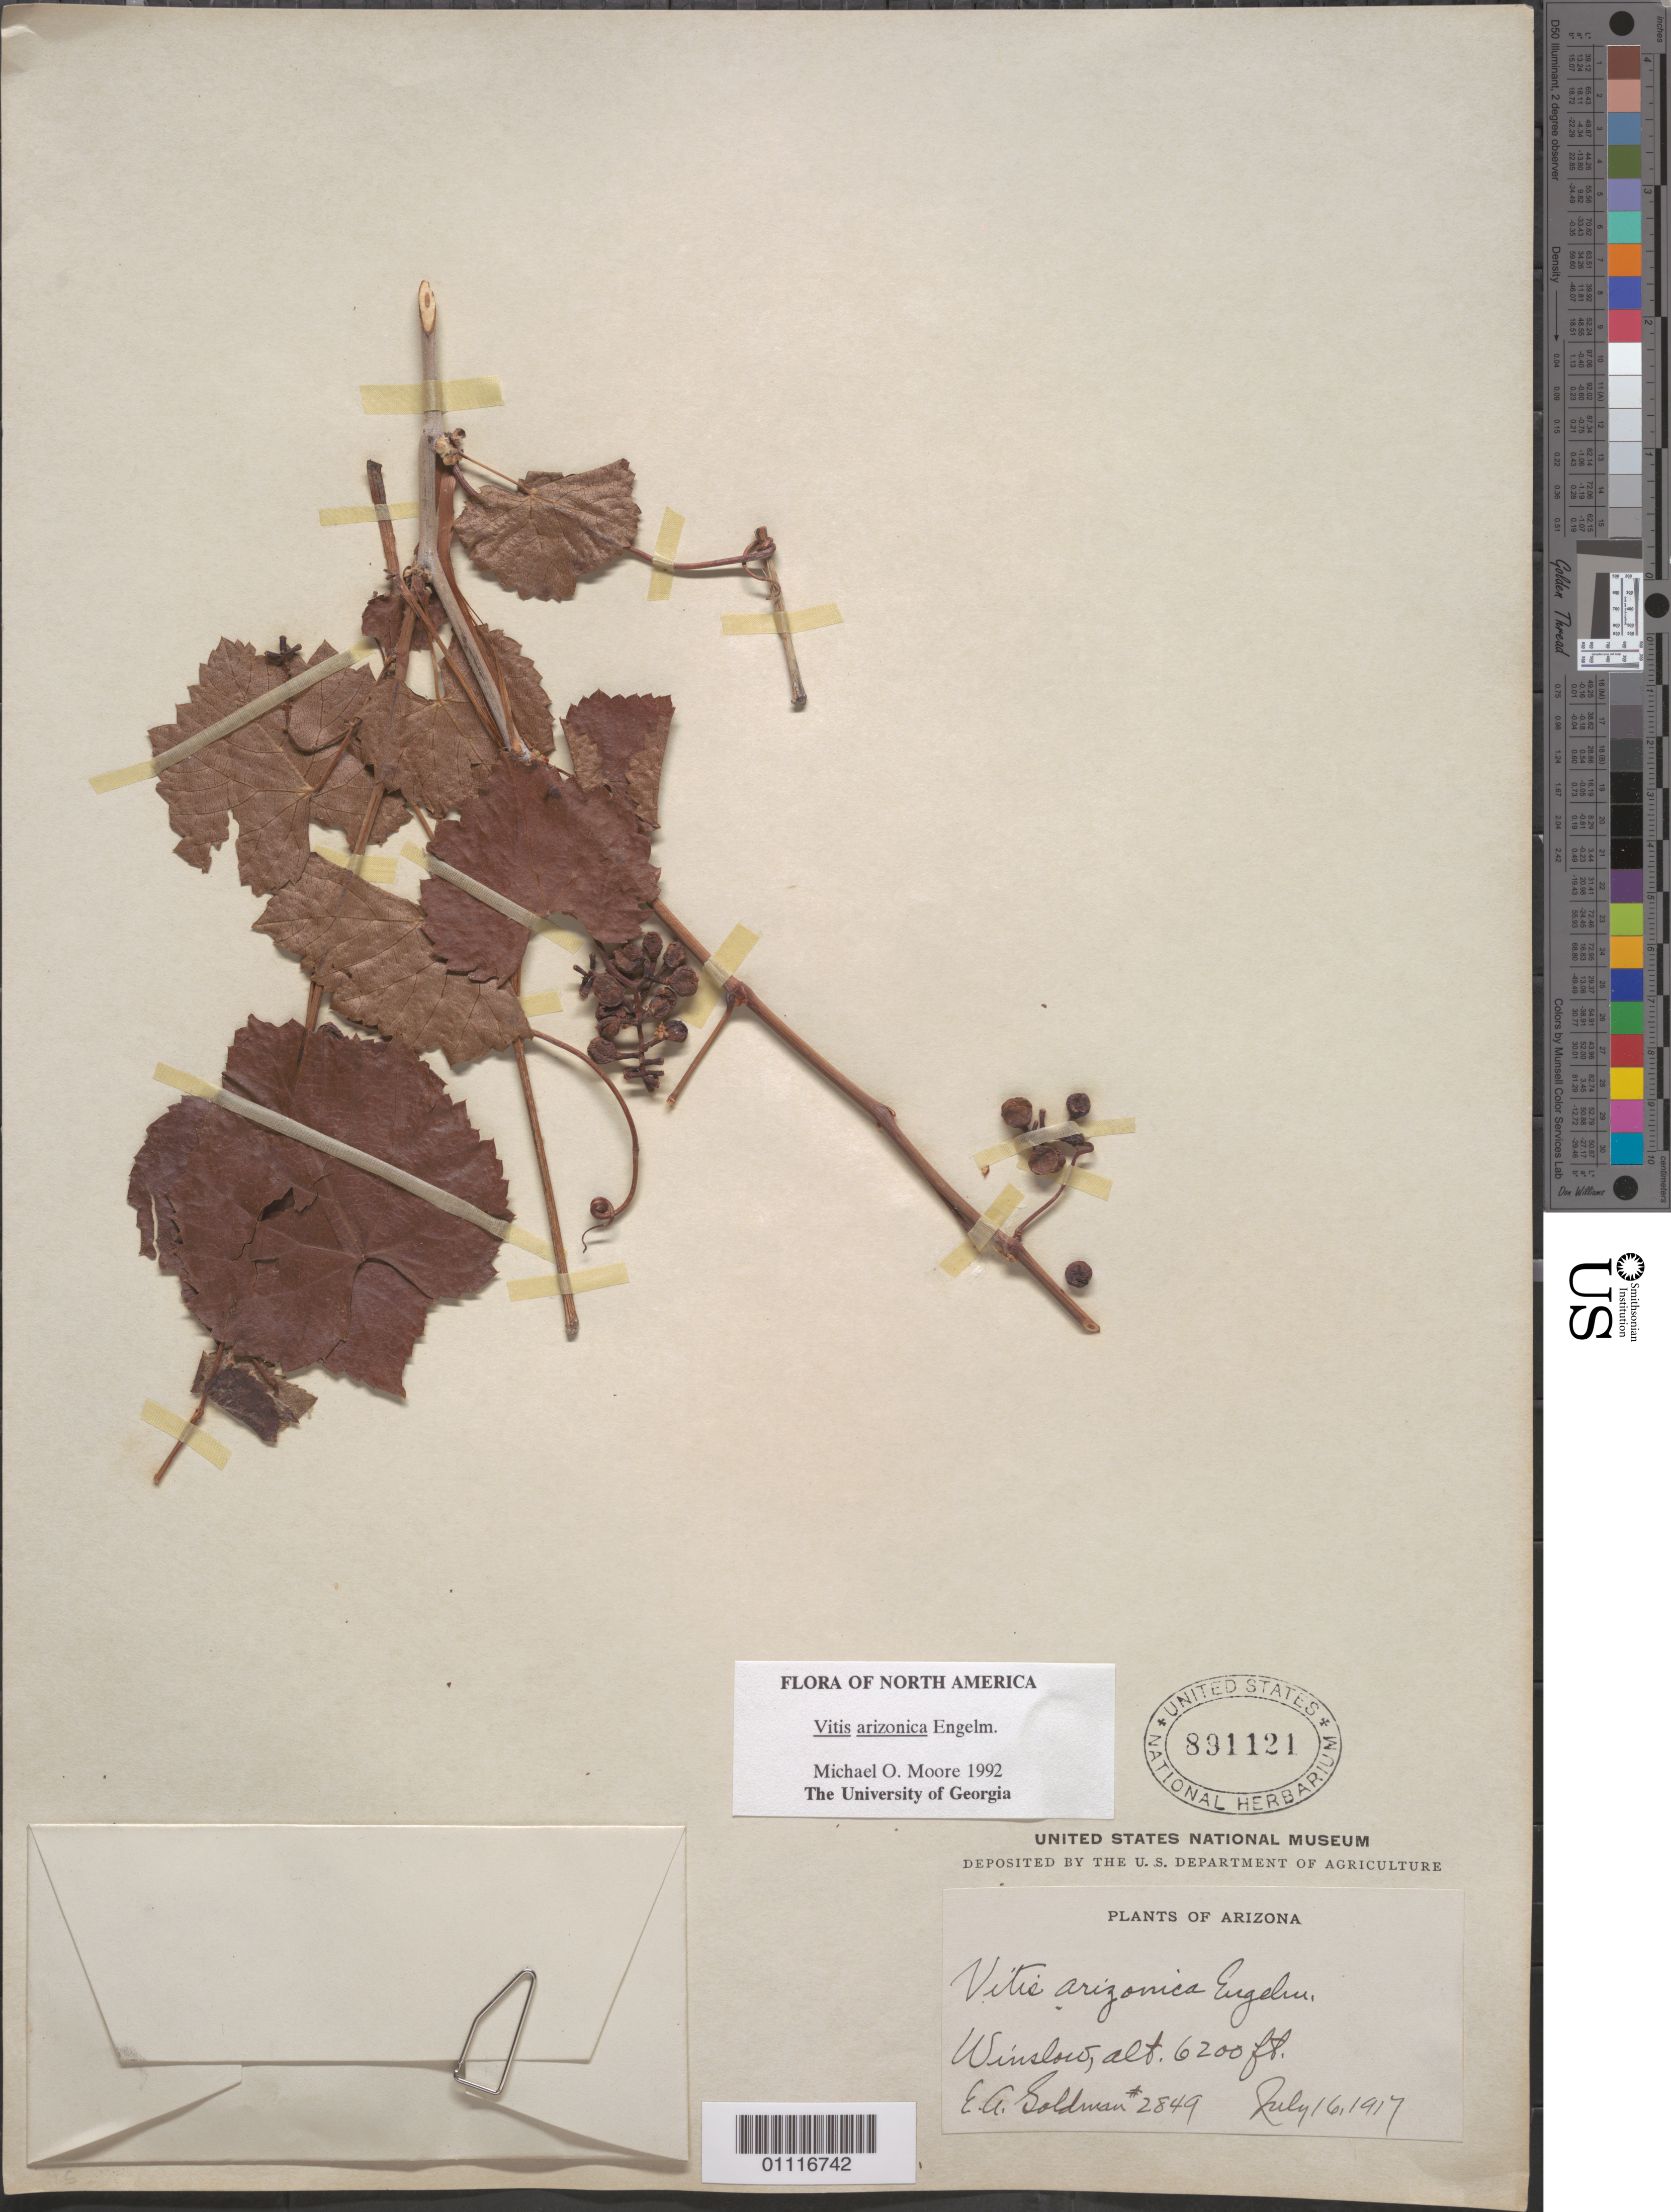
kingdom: Plantae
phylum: Tracheophyta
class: Magnoliopsida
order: Vitales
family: Vitaceae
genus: Vitis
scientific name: Vitis arizonica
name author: Engelm.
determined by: Moore, M. O.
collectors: E. A. Goldman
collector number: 2849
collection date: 1917-07-16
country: United States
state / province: Arizona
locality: Winslow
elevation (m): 1890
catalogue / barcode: US 891121